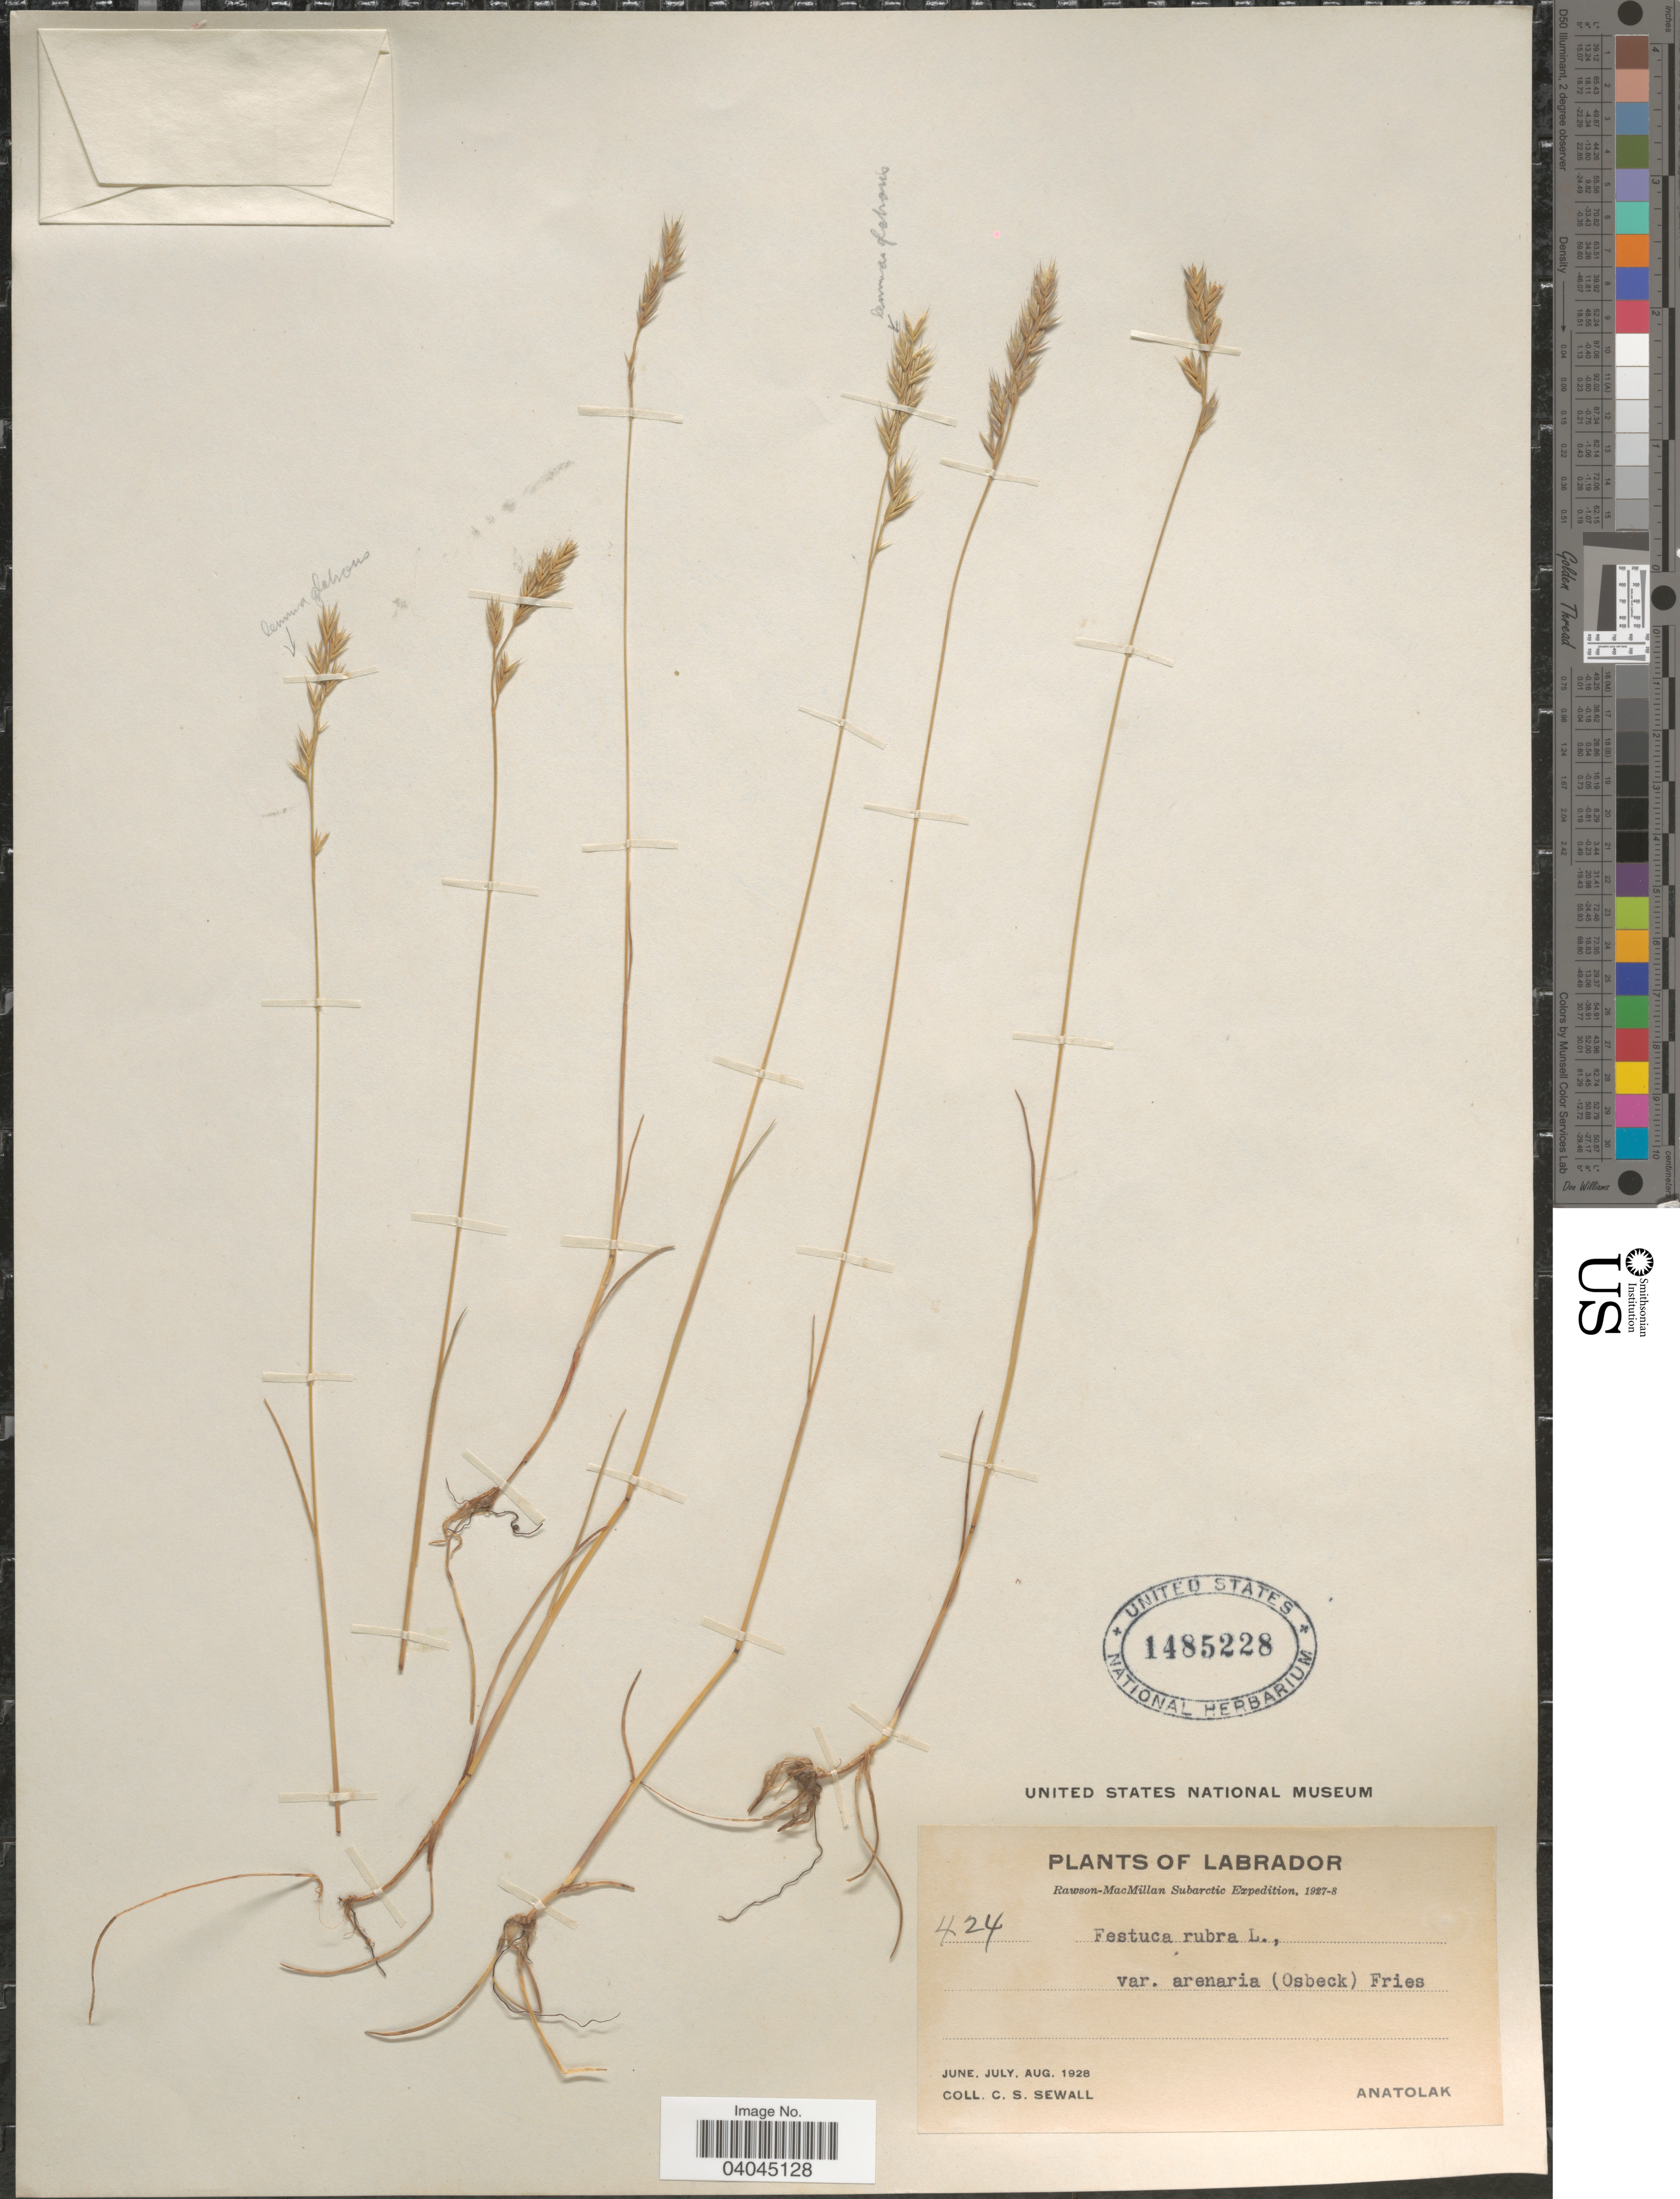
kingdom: Plantae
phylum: Tracheophyta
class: Liliopsida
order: Poales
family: Poaceae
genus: Festuca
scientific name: Festuca rubra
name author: L.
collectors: C. Sewall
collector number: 424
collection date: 1928-06/1928-08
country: Canada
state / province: Newfoundland and Labrador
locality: Labrador. Anatolak.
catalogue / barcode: US 1485228